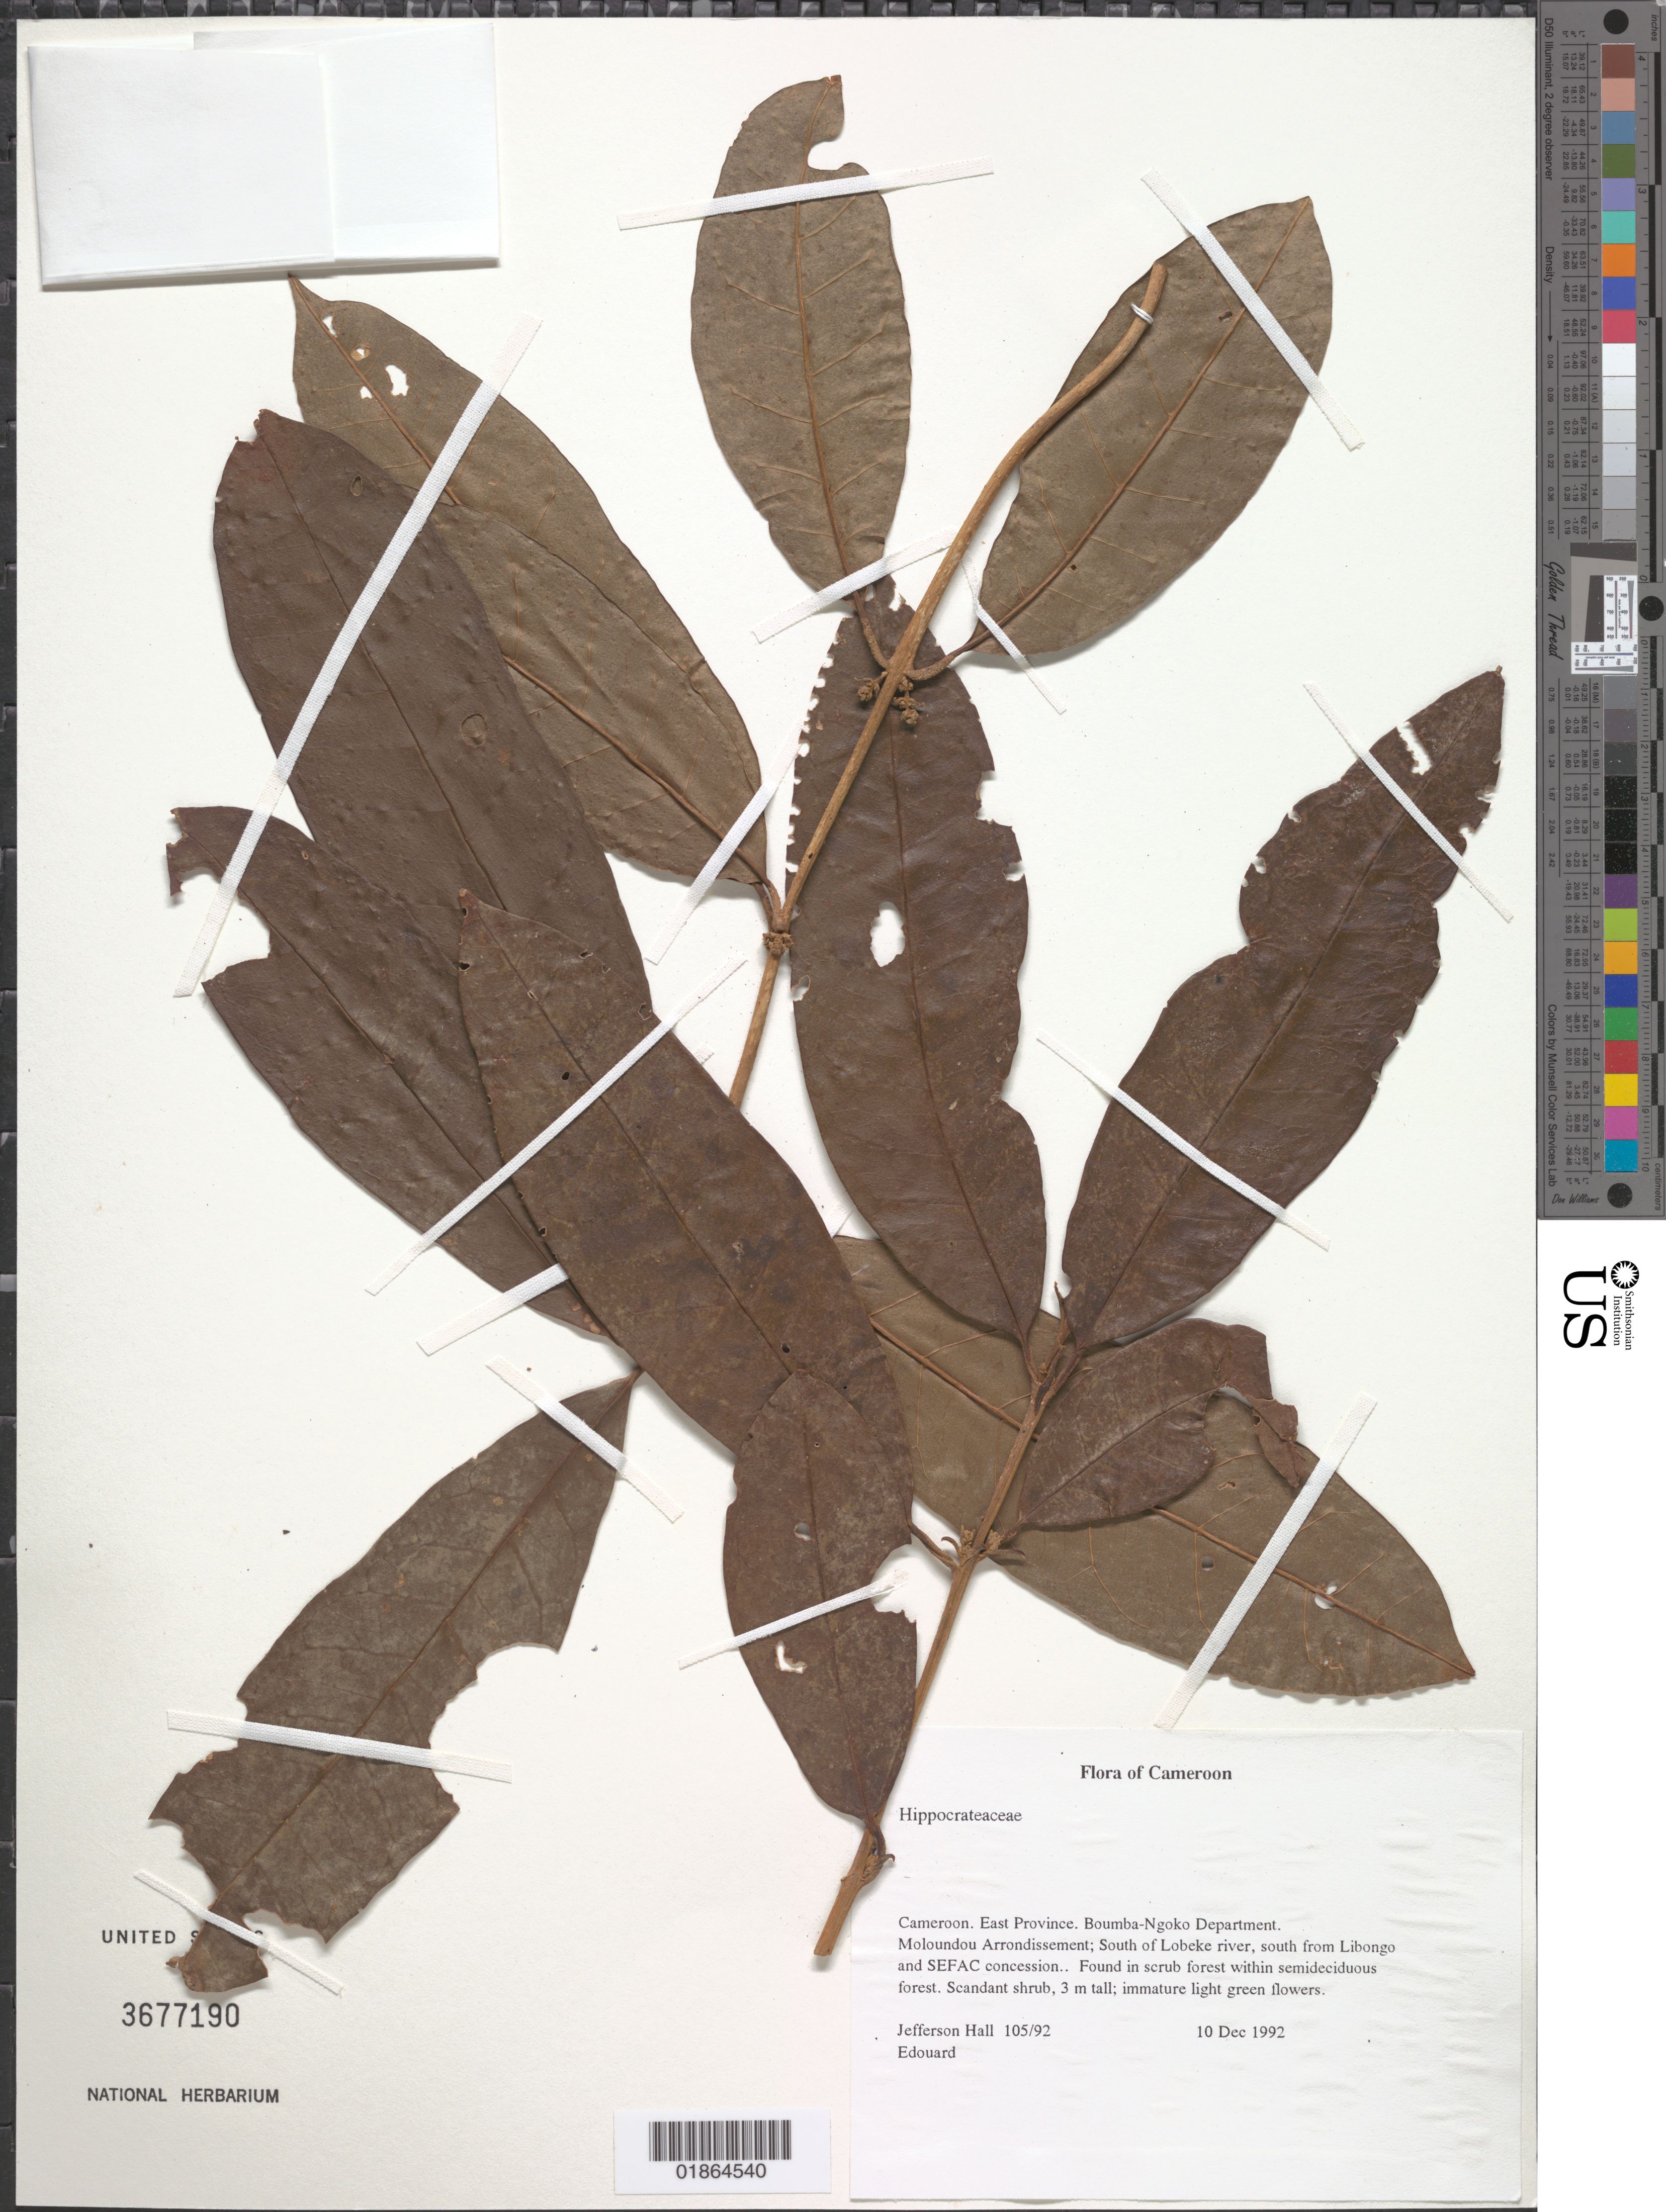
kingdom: Plantae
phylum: Tracheophyta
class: Magnoliopsida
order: Celastrales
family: Celastraceae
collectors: J. Hall & -. Edouard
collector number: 105/92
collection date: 1992-12-10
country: Cameroon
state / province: Est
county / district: Boumba-ngoko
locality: Moloundou Arrondissement; old SFIS logging concession.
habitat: Found in scrub forest within semideciduous forest.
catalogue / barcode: US 3677190